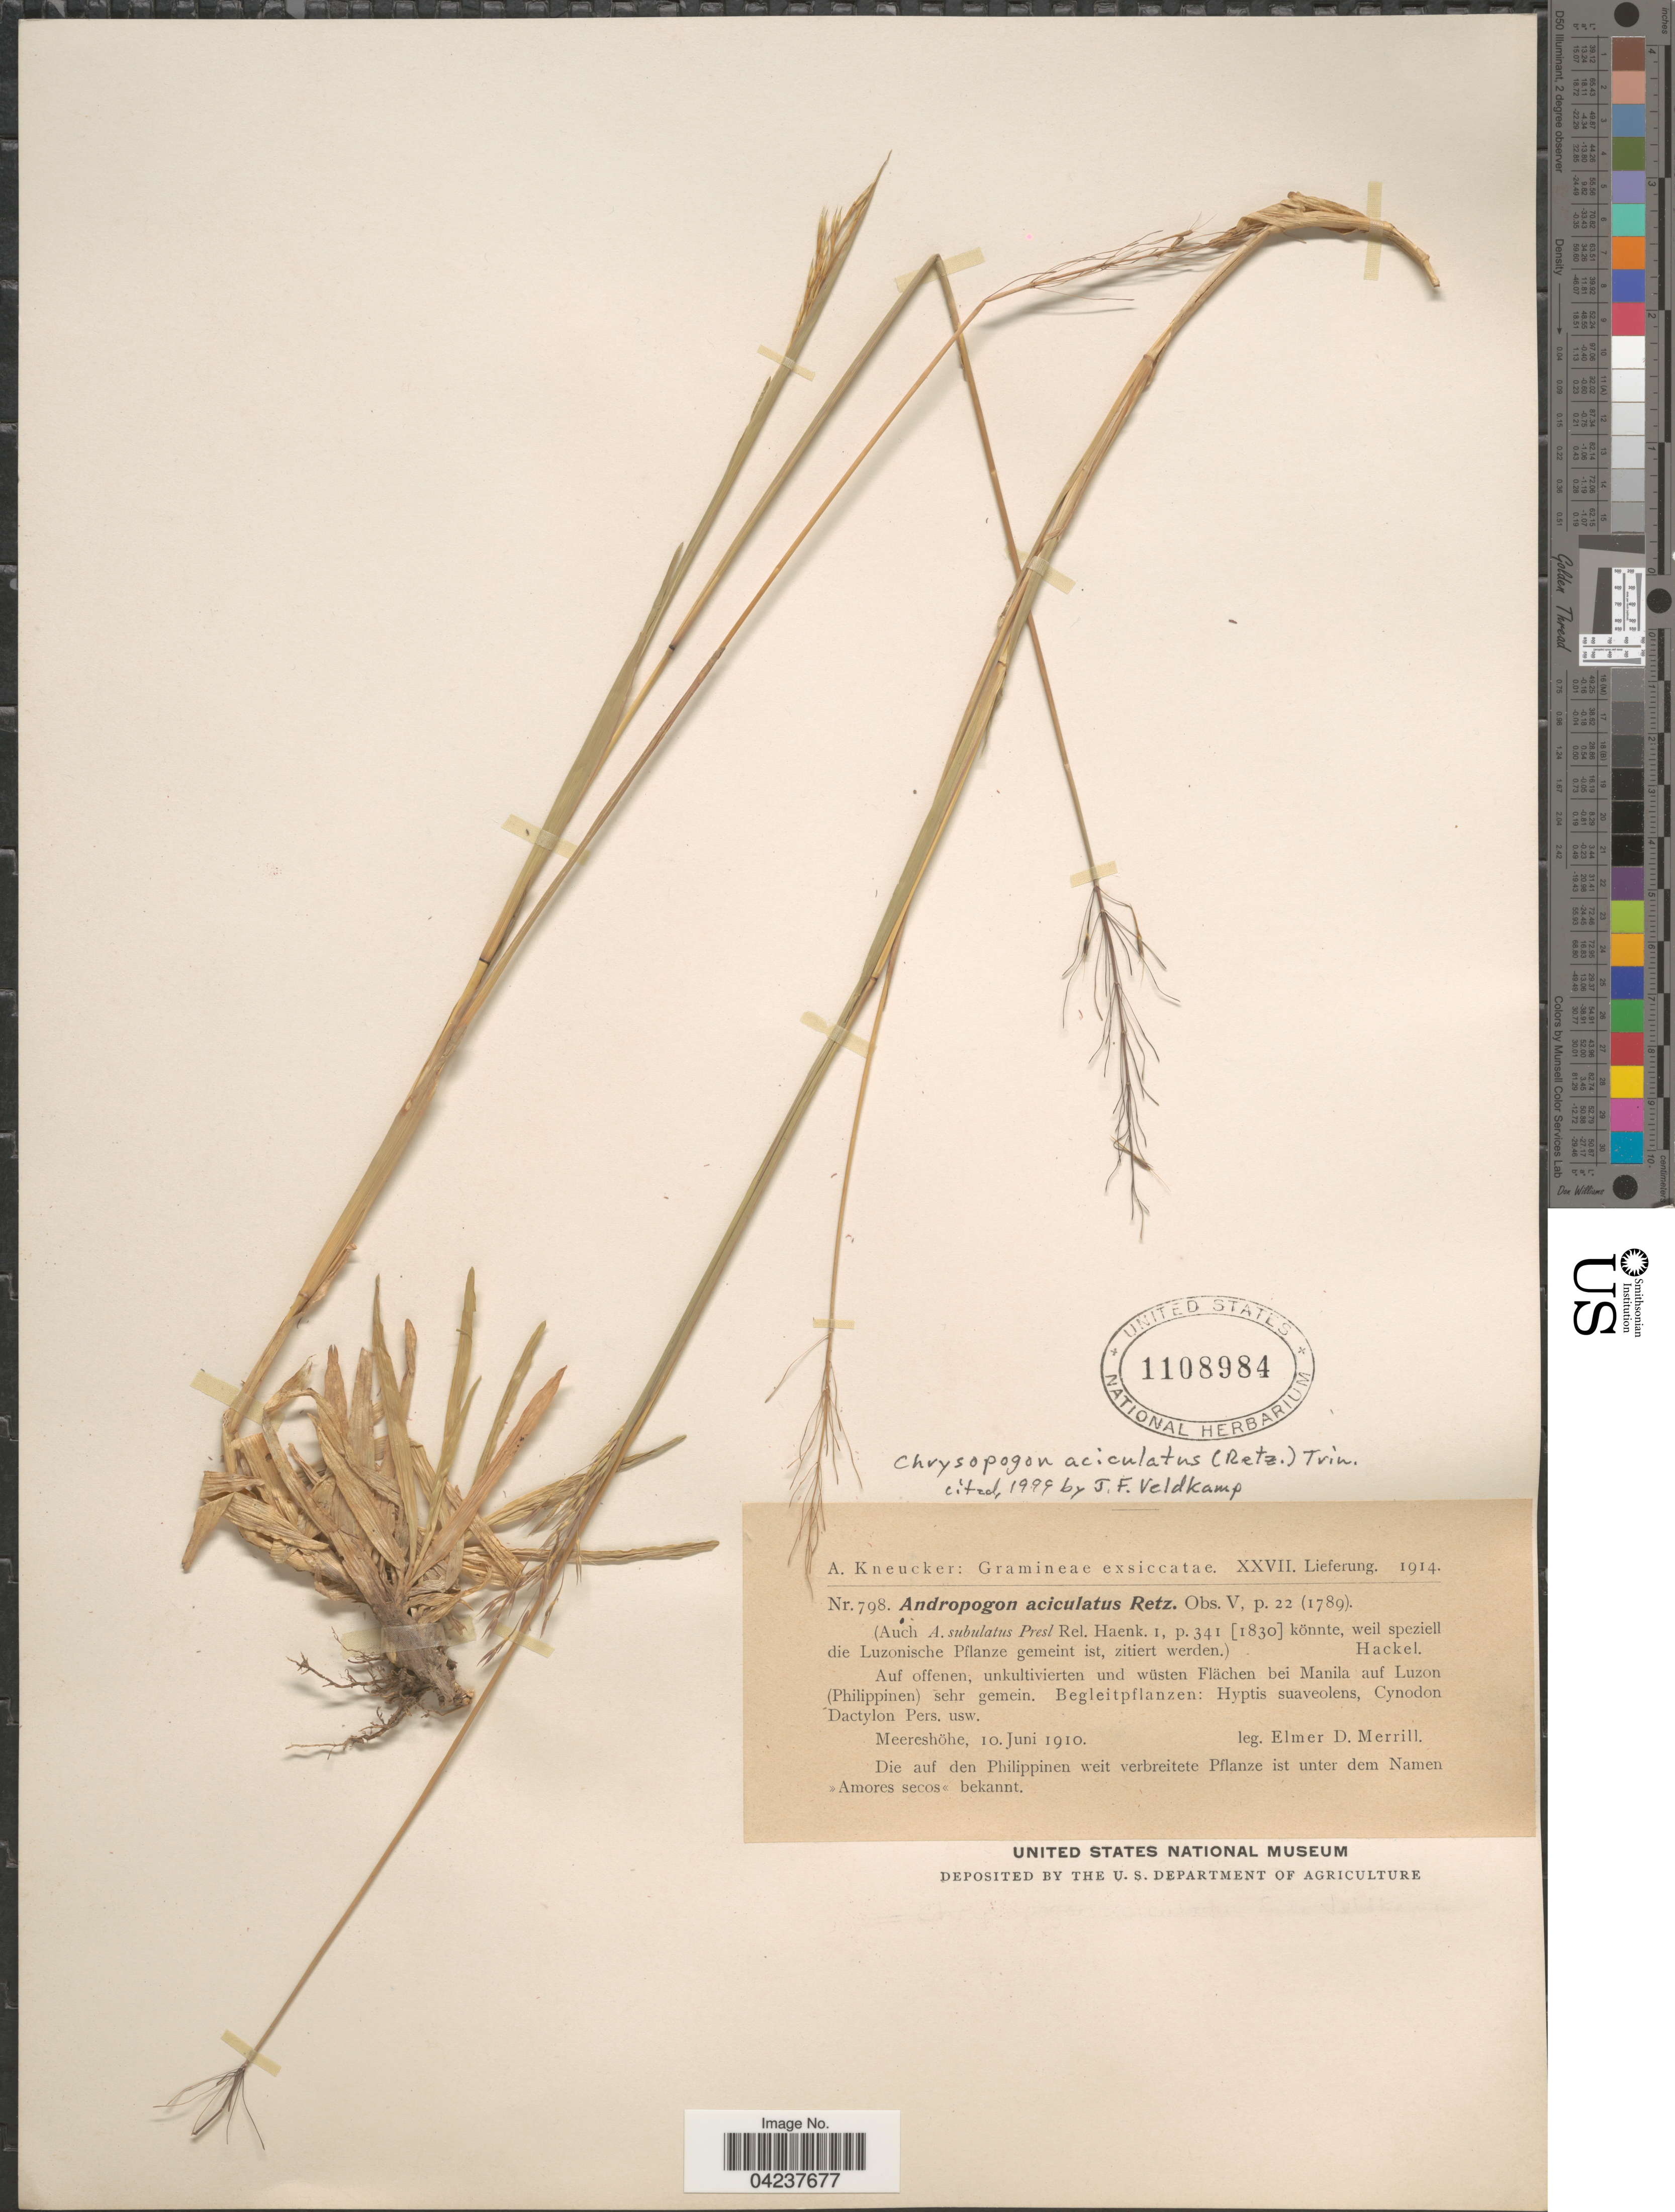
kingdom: Plantae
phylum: Tracheophyta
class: Liliopsida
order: Poales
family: Poaceae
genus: Chrysopogon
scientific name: Chrysopogon aciculatus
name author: (Retz.) Trin.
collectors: E. D. Merrill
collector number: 798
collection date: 1910-06-10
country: Philippines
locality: Und wüsten Flächen bei Manila auf Luzon.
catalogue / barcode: US 1108984